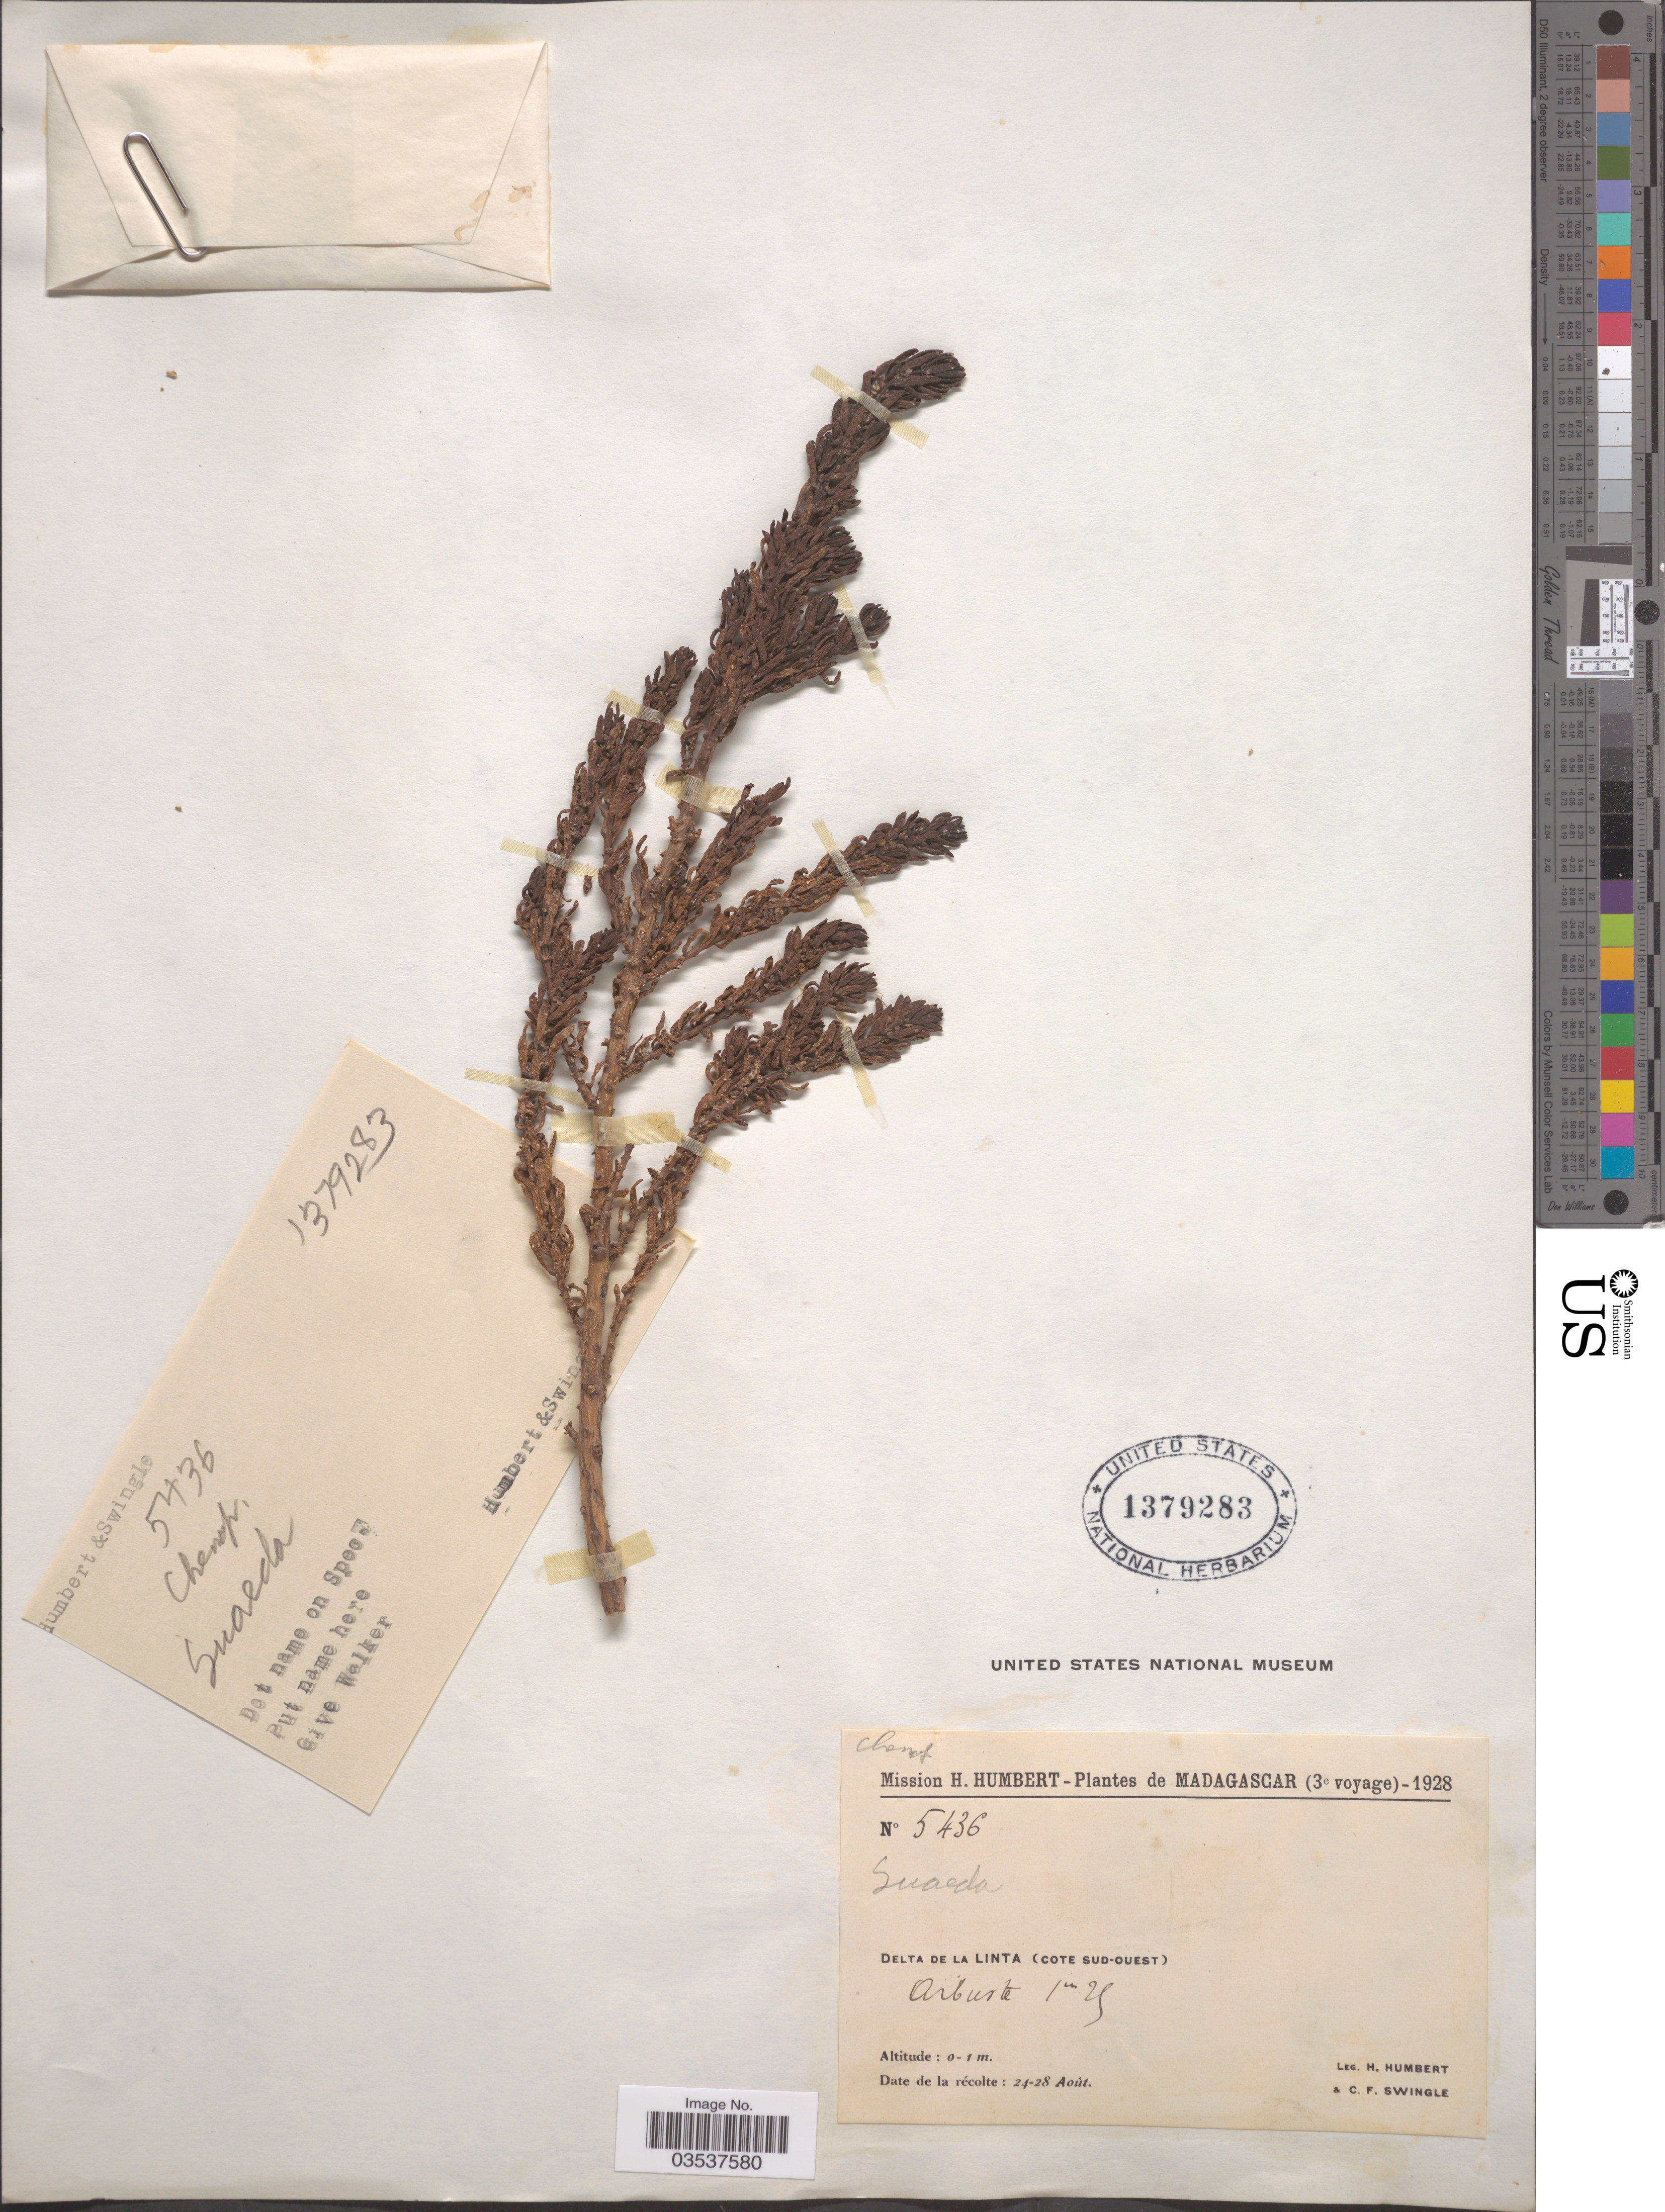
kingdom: Plantae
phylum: Tracheophyta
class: Magnoliopsida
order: Caryophyllales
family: Amaranthaceae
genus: Suaeda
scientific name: Suaeda sp.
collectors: H. Hubert & C. Swingle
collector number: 5436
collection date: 1928-08-24/1928-08-28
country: Madagascar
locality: Delta de la Linta (Cote Sud-Ouest).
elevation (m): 0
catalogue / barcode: US 1379283